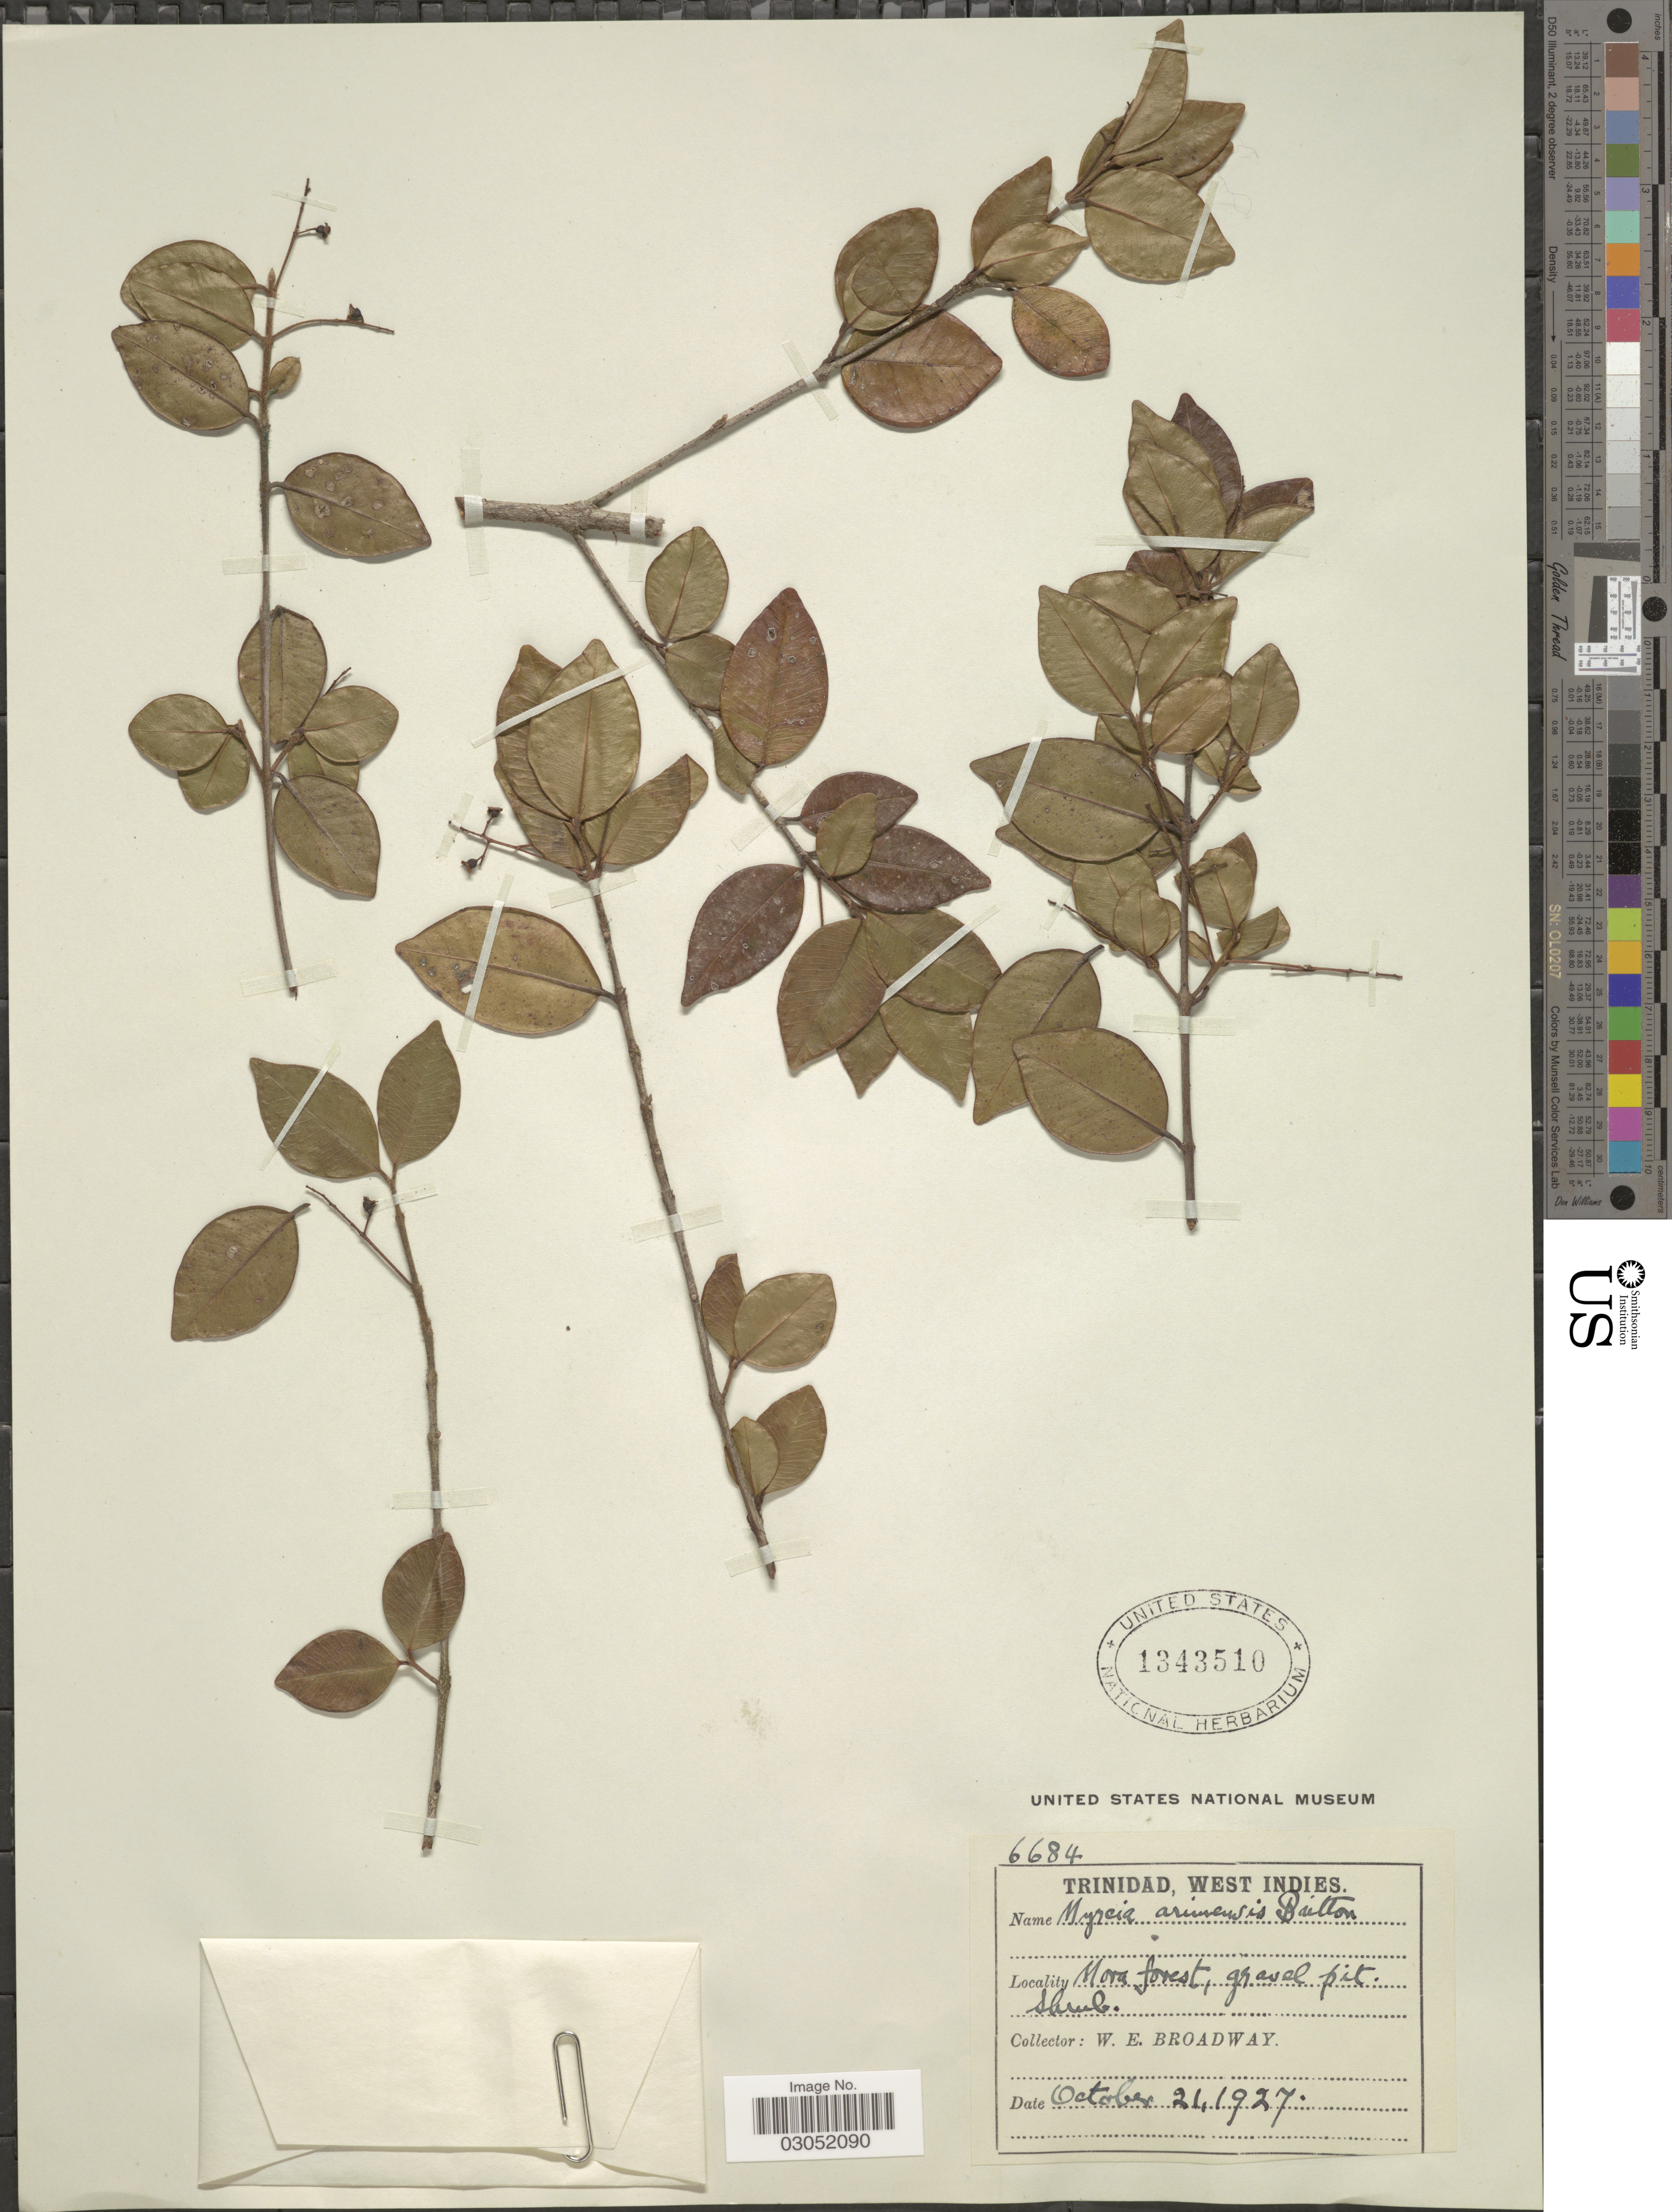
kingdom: Plantae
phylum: Tracheophyta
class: Magnoliopsida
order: Myrtales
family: Myrtaceae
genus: Myrcia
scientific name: Myrcia arimensis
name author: Britton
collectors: W. E. Broadway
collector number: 6684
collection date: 1927-10-21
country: Trinidad and Tobago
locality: Trinidad, West Indies. Mora forest, gravel pit.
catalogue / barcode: US 1343510